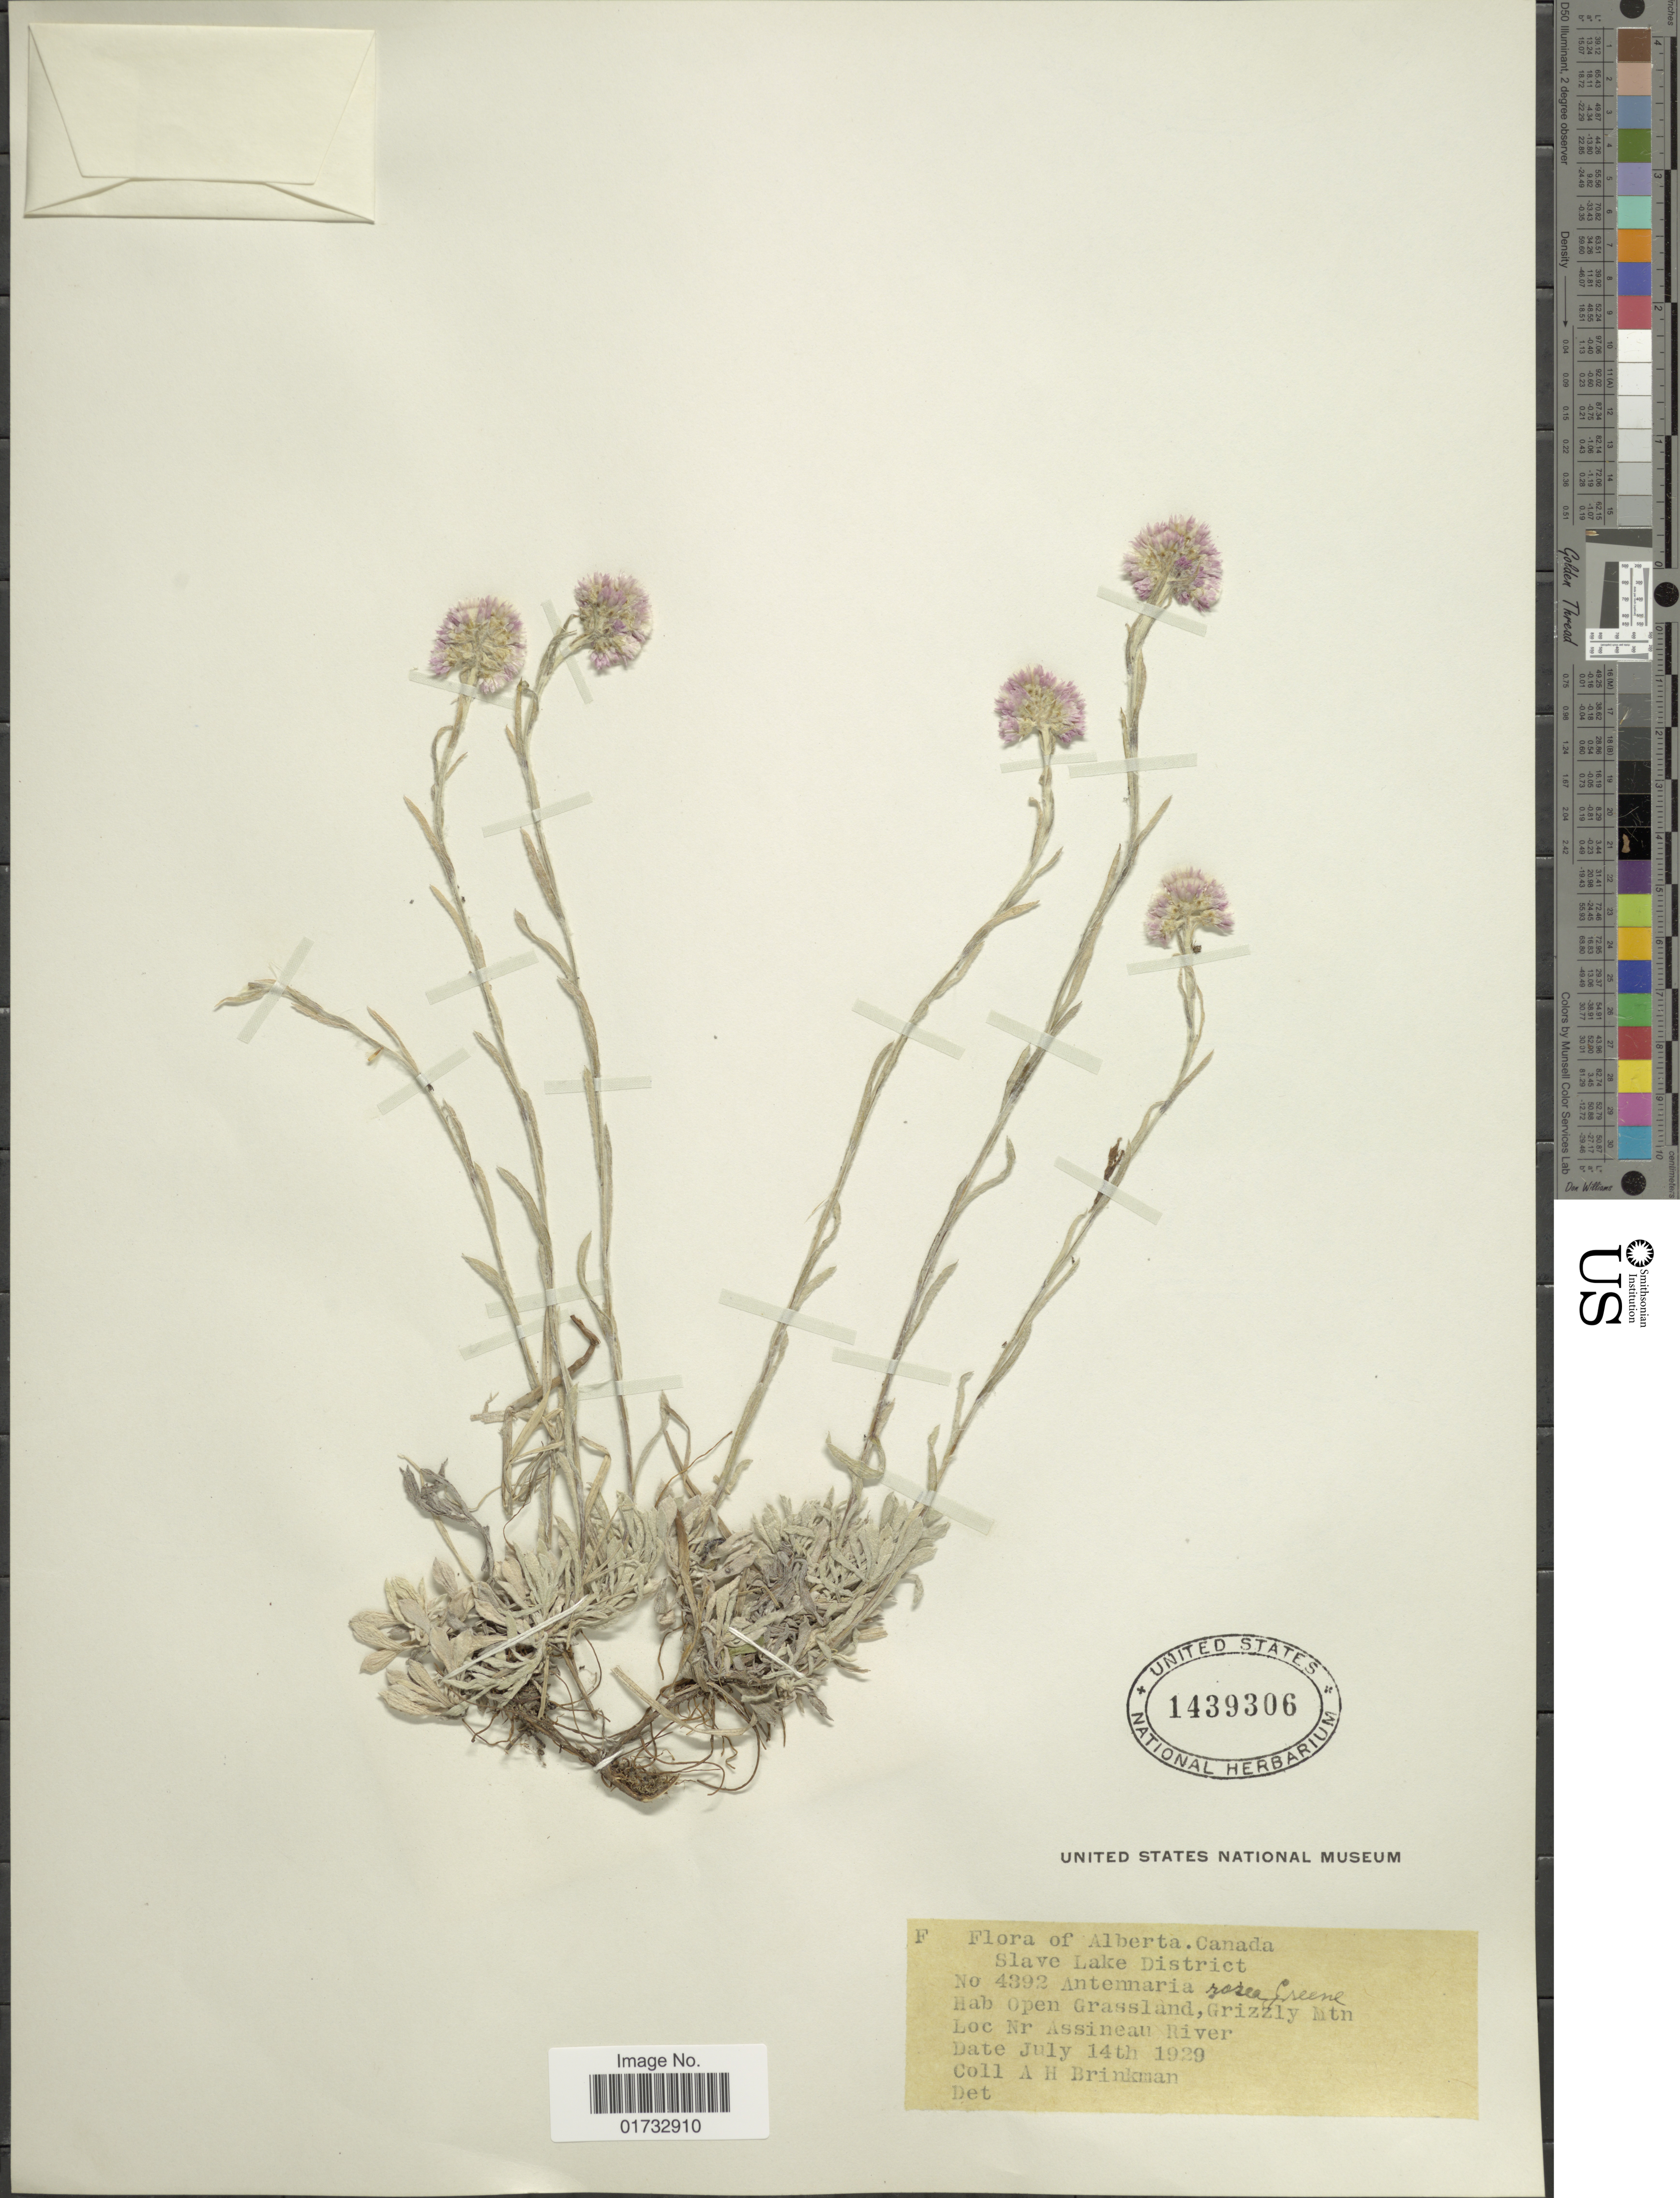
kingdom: Plantae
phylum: Tracheophyta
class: Magnoliopsida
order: Asterales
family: Asteraceae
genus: Antennaria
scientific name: Antennaria rosea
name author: Greene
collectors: A. Brinkman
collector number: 4392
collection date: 1929-07-14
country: Canada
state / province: Alberta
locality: Slave Lake District, open Grassland, Grizzly Mtn, Nr Assineau River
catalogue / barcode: US 1439306